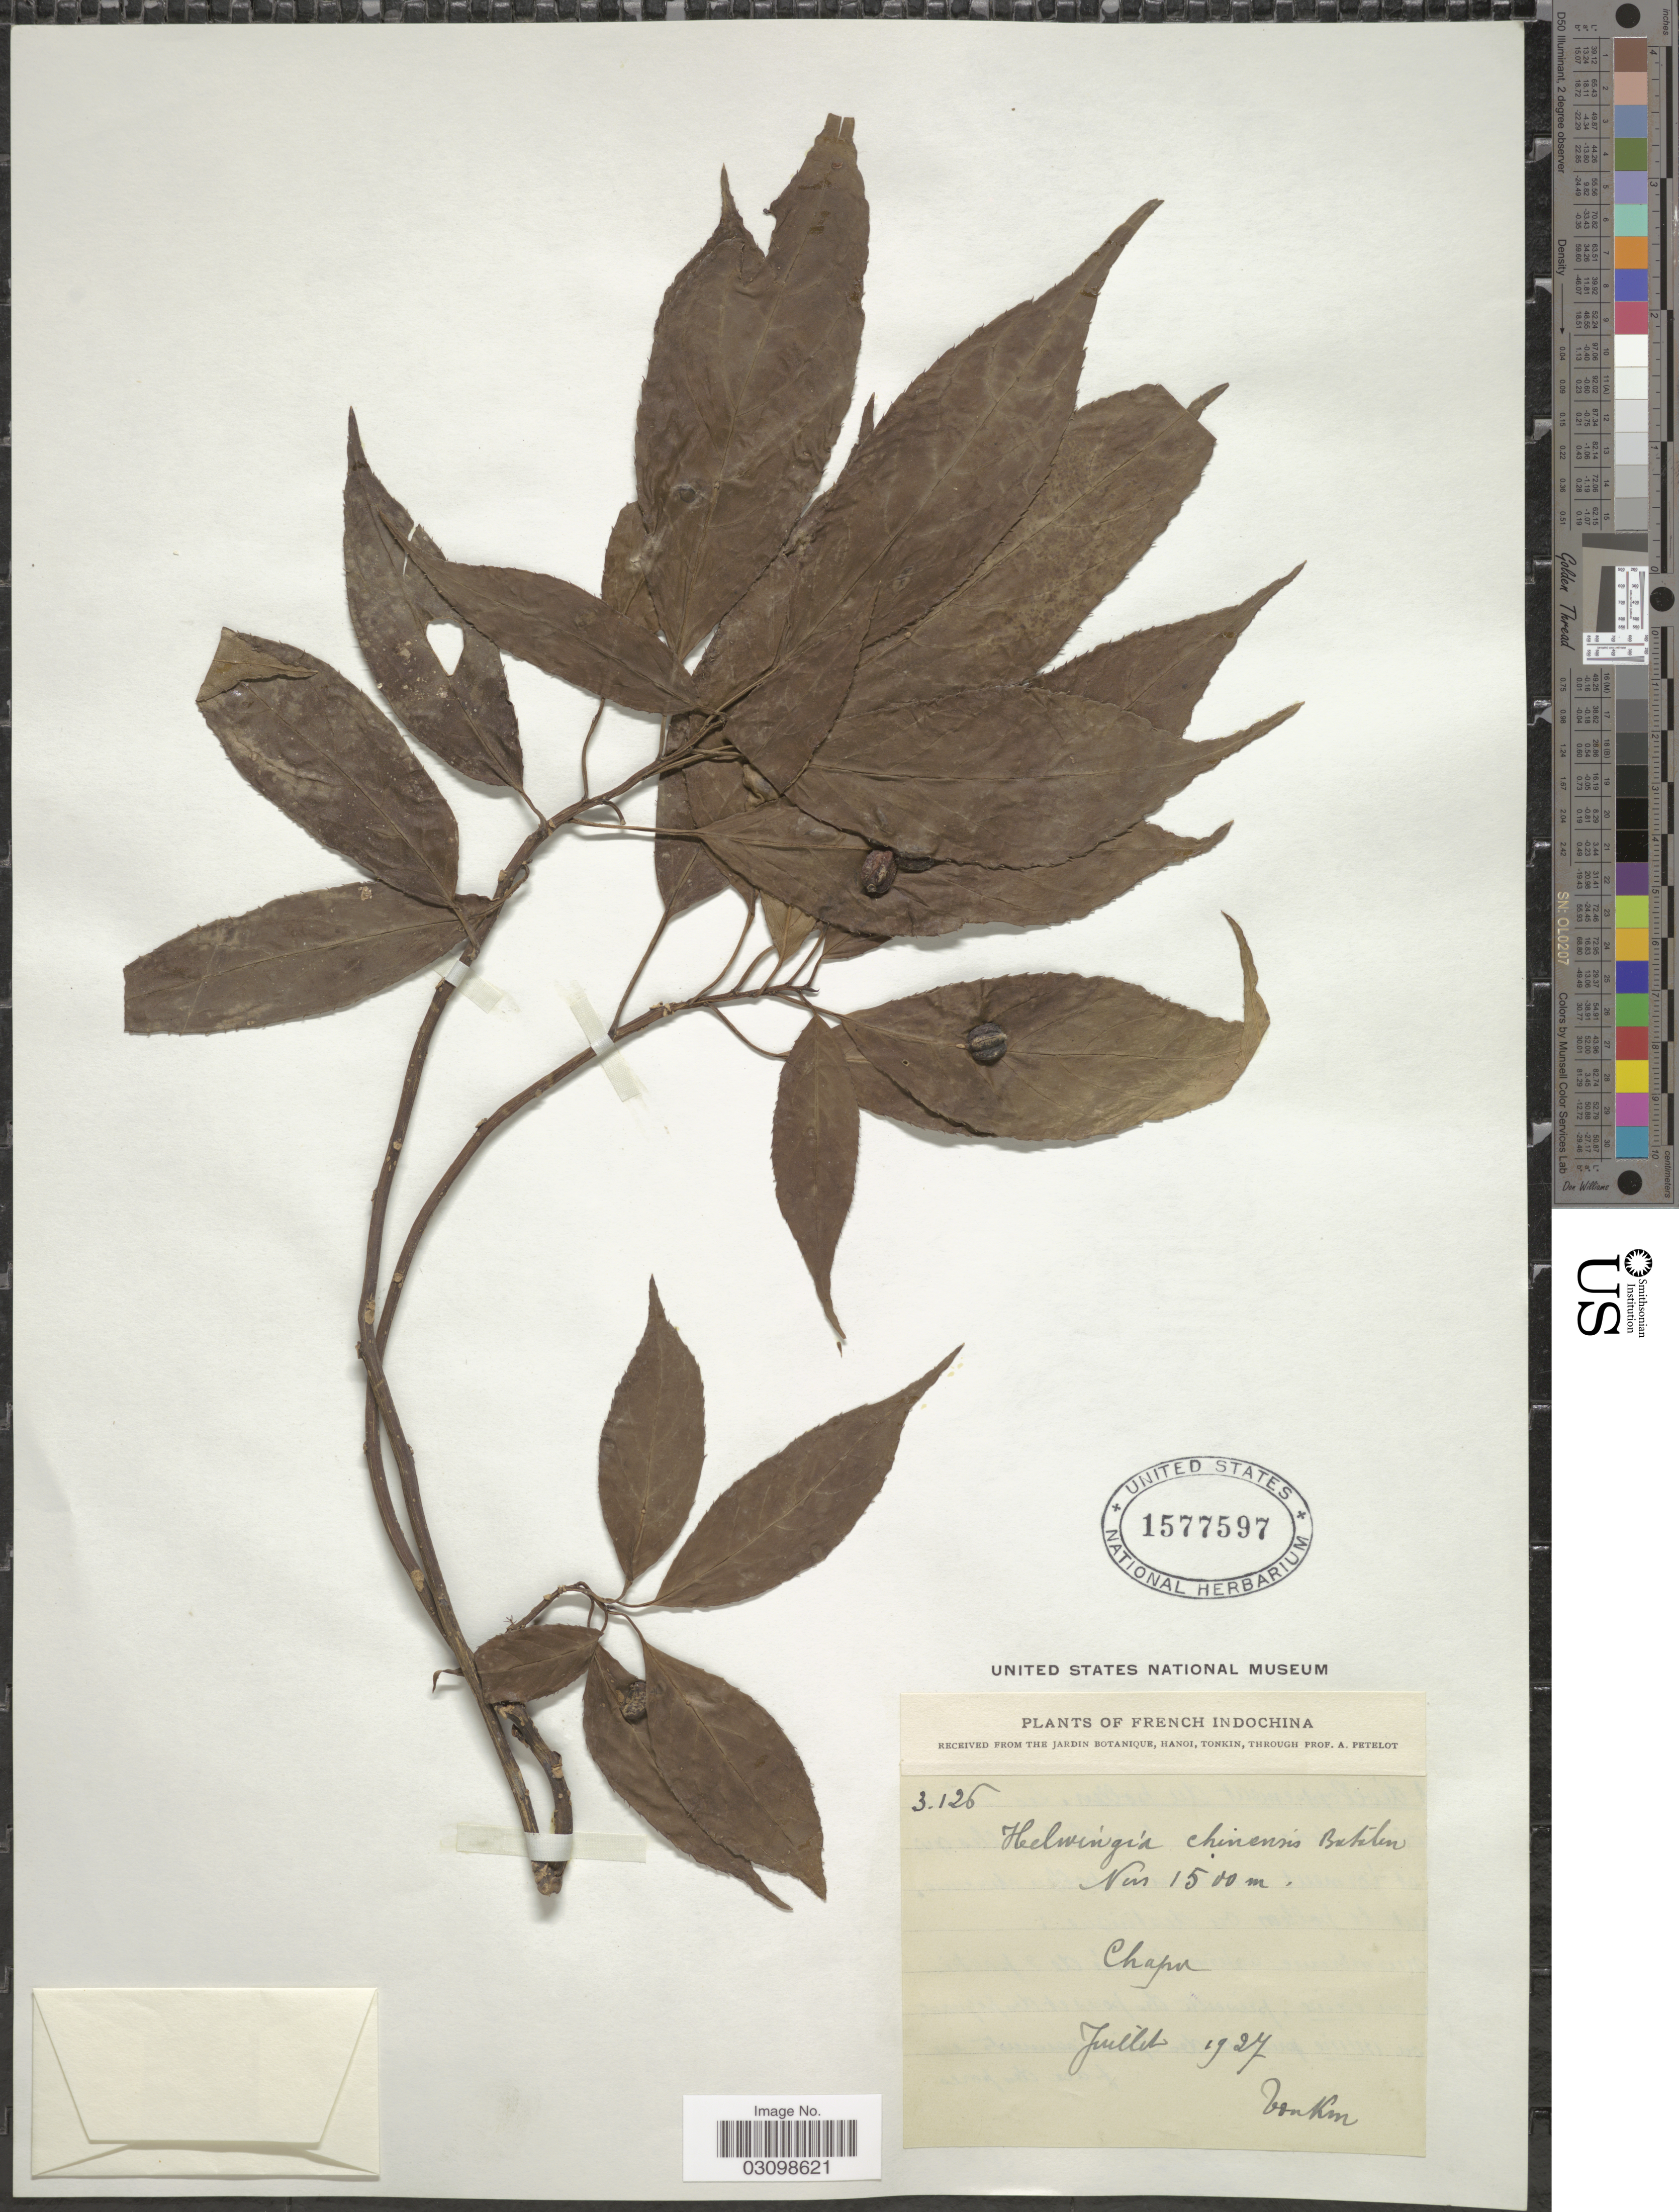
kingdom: Plantae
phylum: Tracheophyta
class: Magnoliopsida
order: Aquifoliales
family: Helwingiaceae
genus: Helwingia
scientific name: Helwingia chinensis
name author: Batalin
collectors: A. Petelot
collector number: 3126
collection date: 1927-07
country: Vietnam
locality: French Indochina, Chapa.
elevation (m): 1500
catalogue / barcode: US 1577597